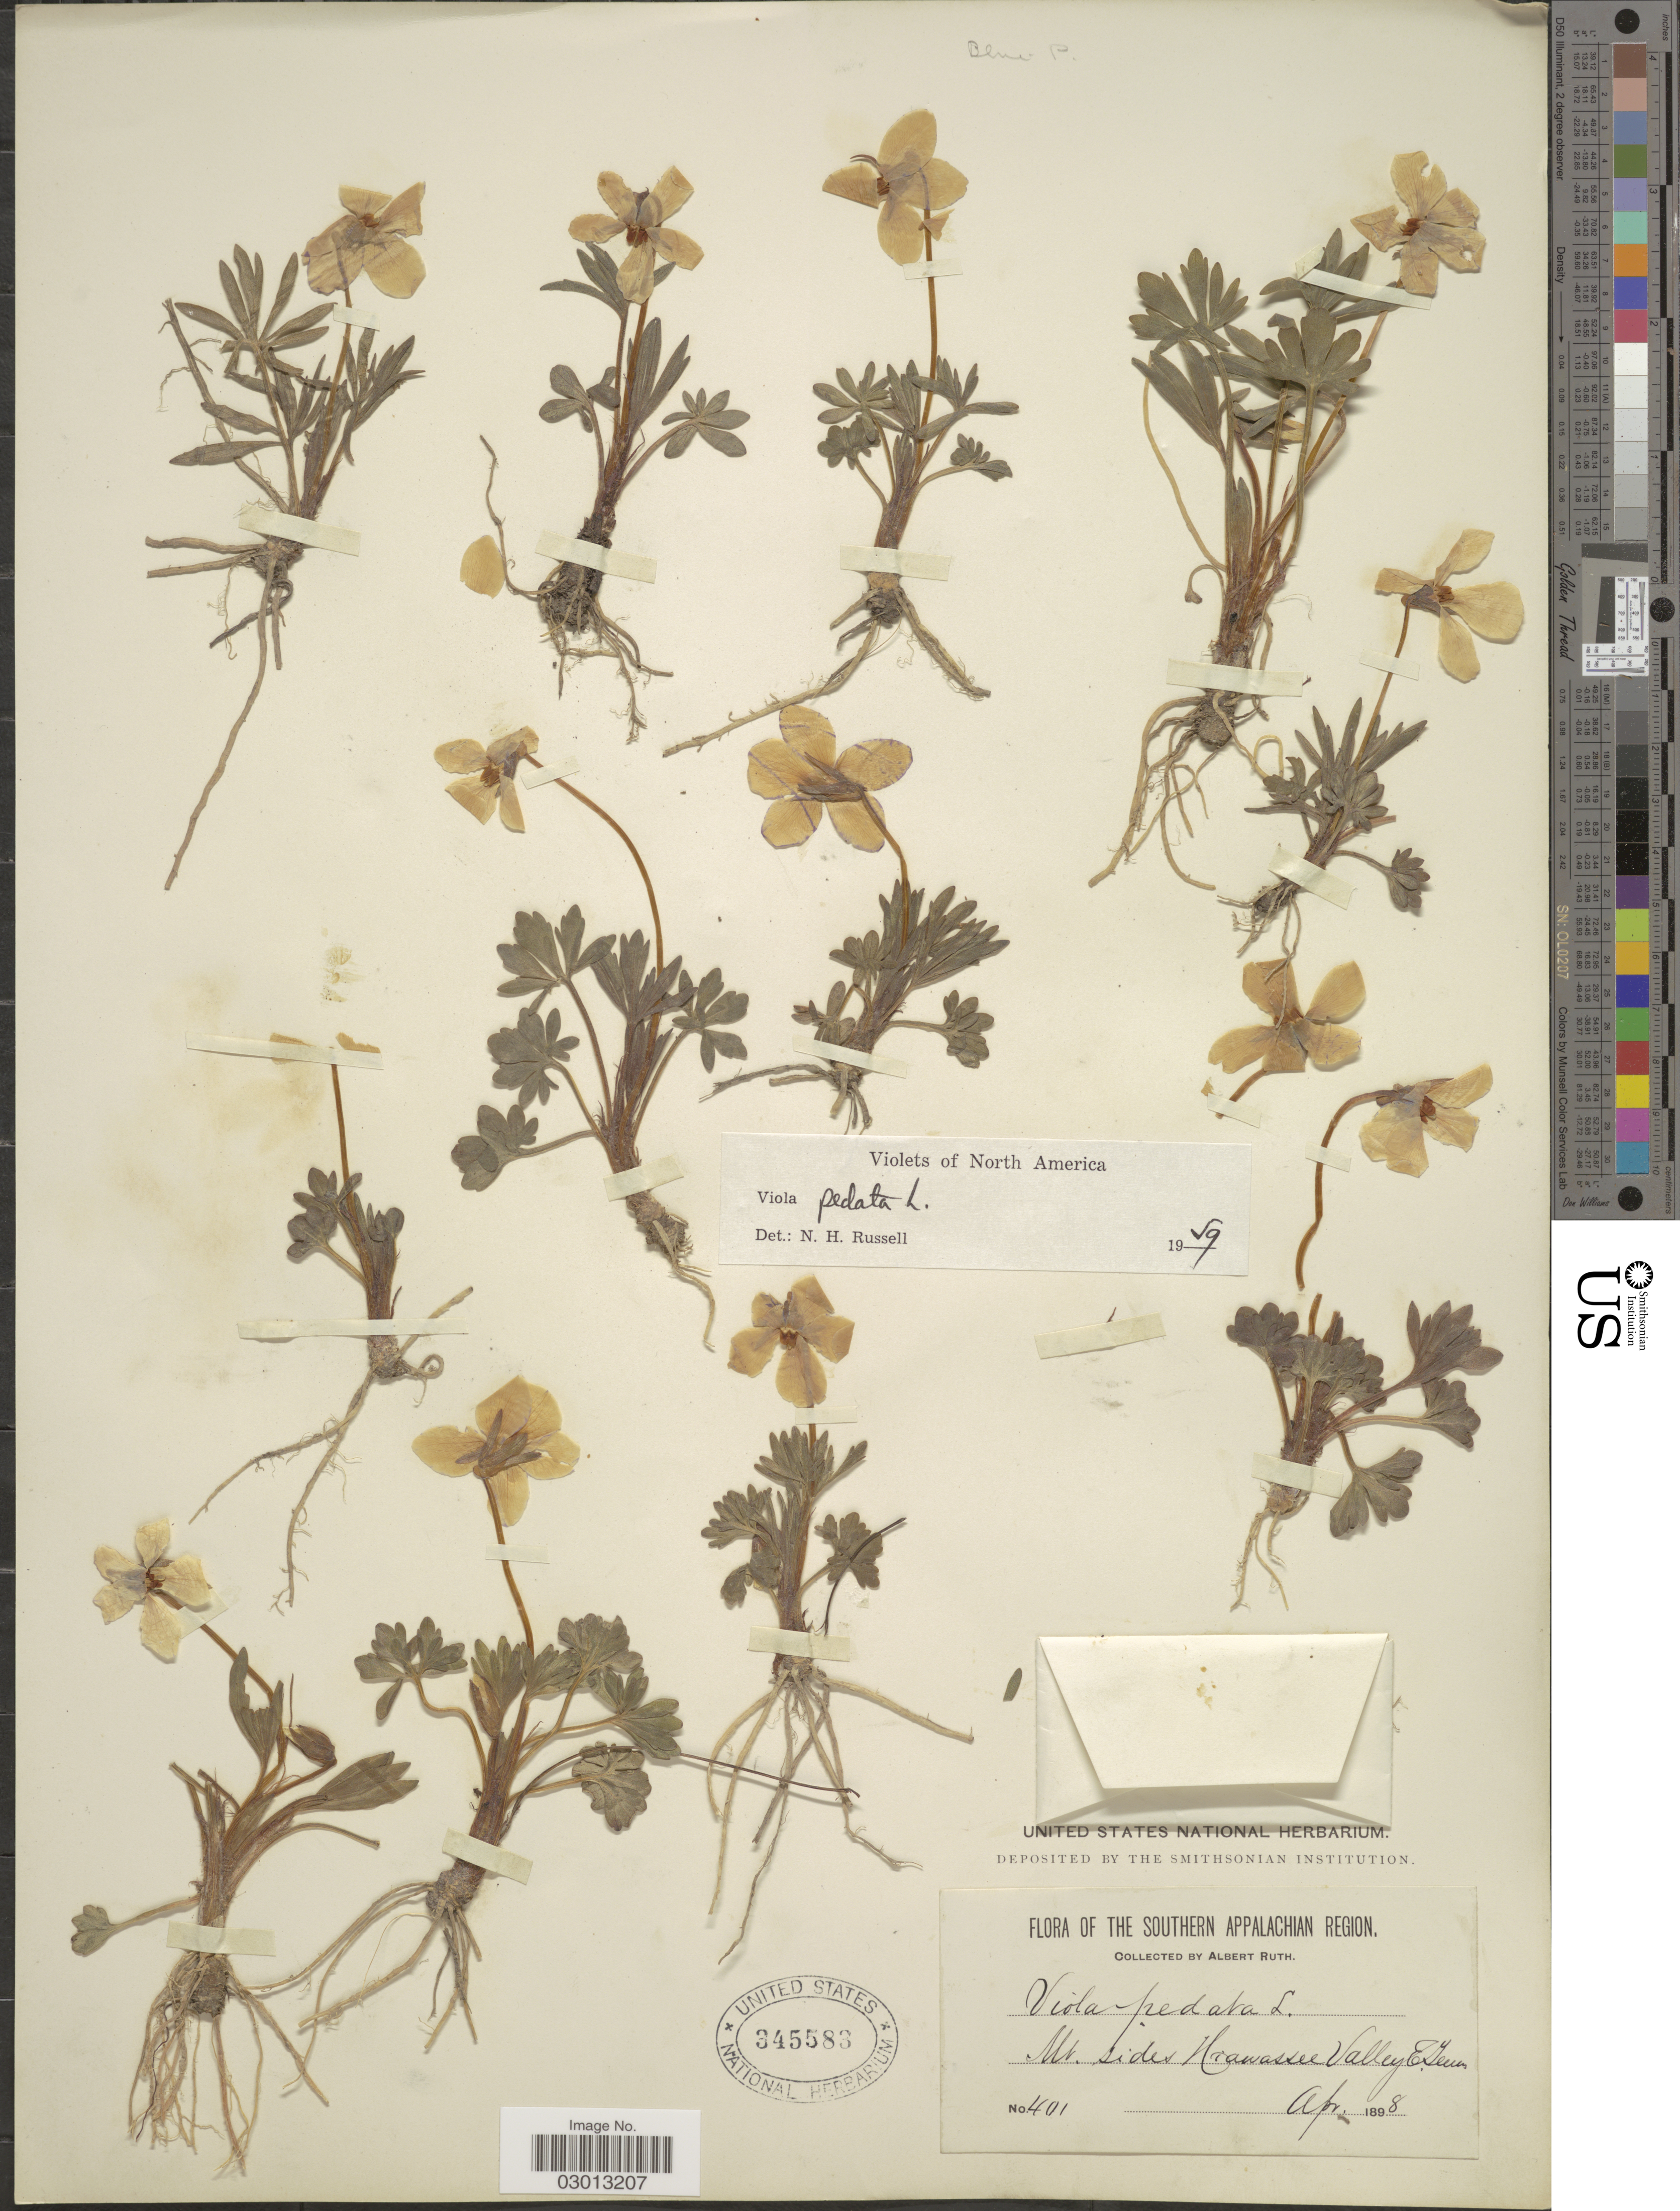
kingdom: Plantae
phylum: Tracheophyta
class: Magnoliopsida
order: Malpighiales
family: Violaceae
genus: Viola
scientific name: Viola pedata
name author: L.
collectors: A. Ruth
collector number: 401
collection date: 1898-04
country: United States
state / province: Tennessee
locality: Southern Appalachian Region. Mt. sides Hiawassee Valley, E. Tenn.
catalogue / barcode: US 345583